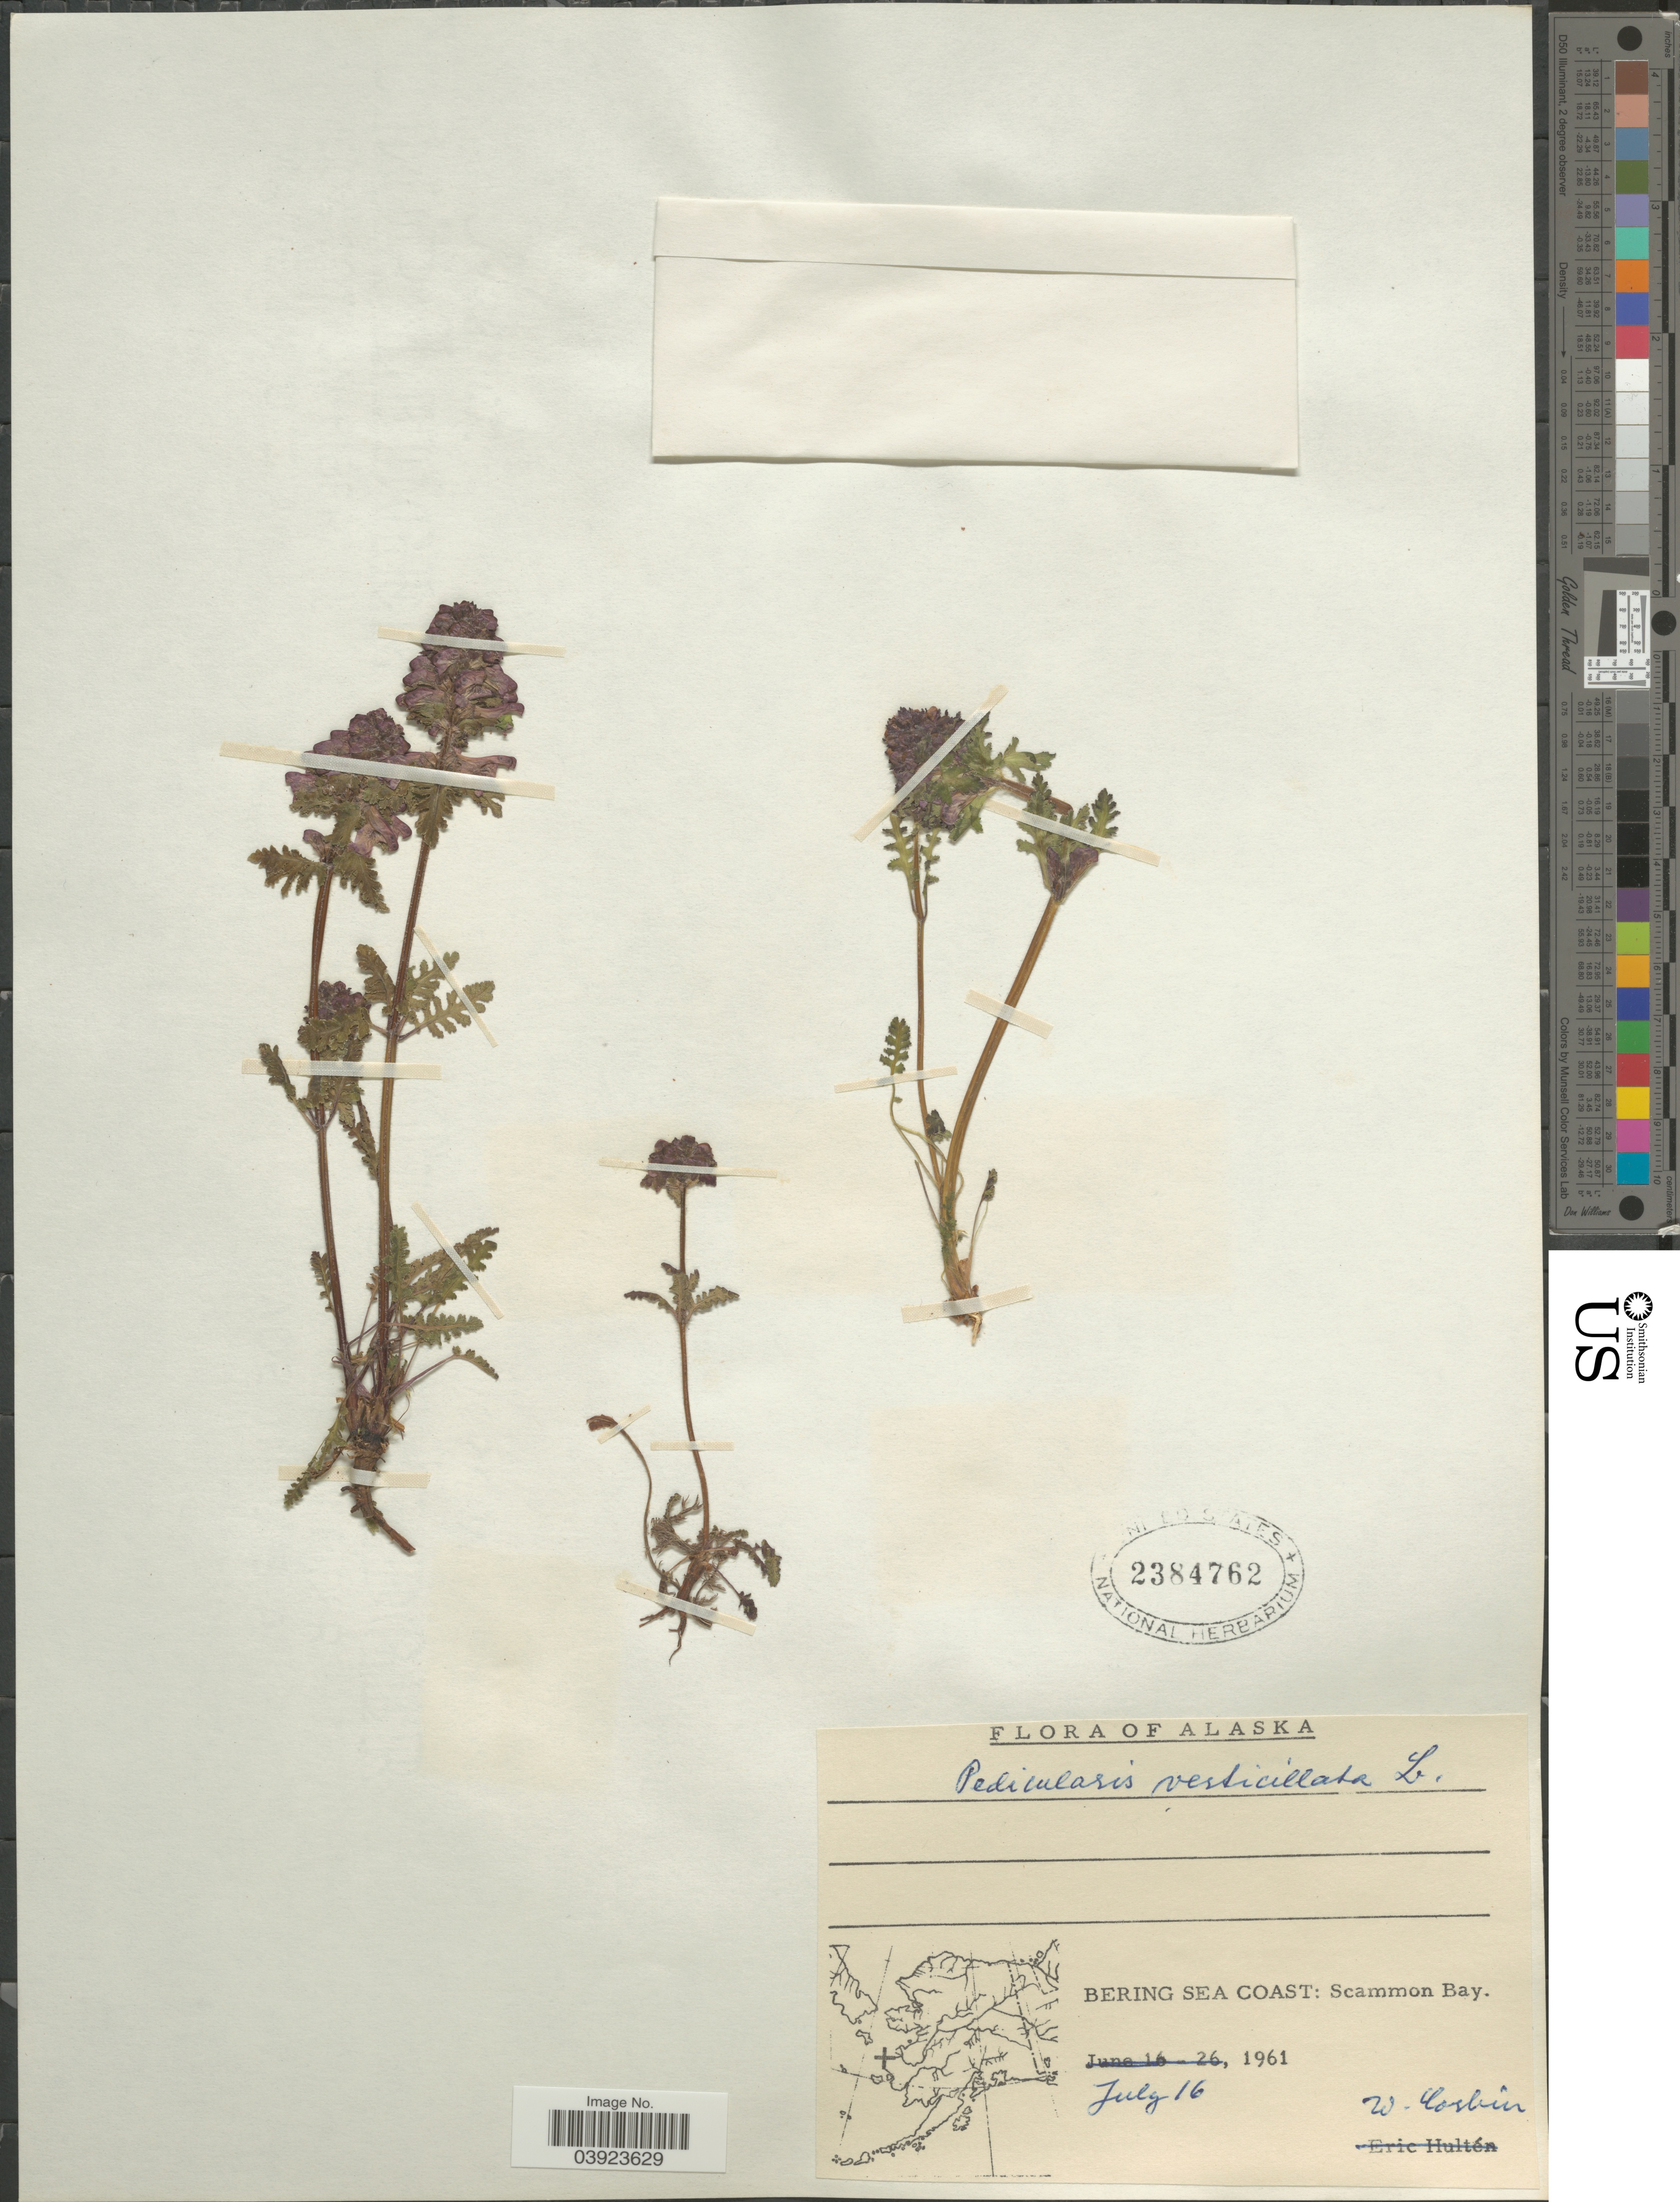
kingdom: Plantae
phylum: Tracheophyta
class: Magnoliopsida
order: Lamiales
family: Orobanchaceae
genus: Pedicularis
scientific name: Pedicularis verticillata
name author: L.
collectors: W. Corbin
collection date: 1961-07-16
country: United States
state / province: Alaska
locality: Bering Sea Coast: Scammon Bay.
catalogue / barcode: US 2384762